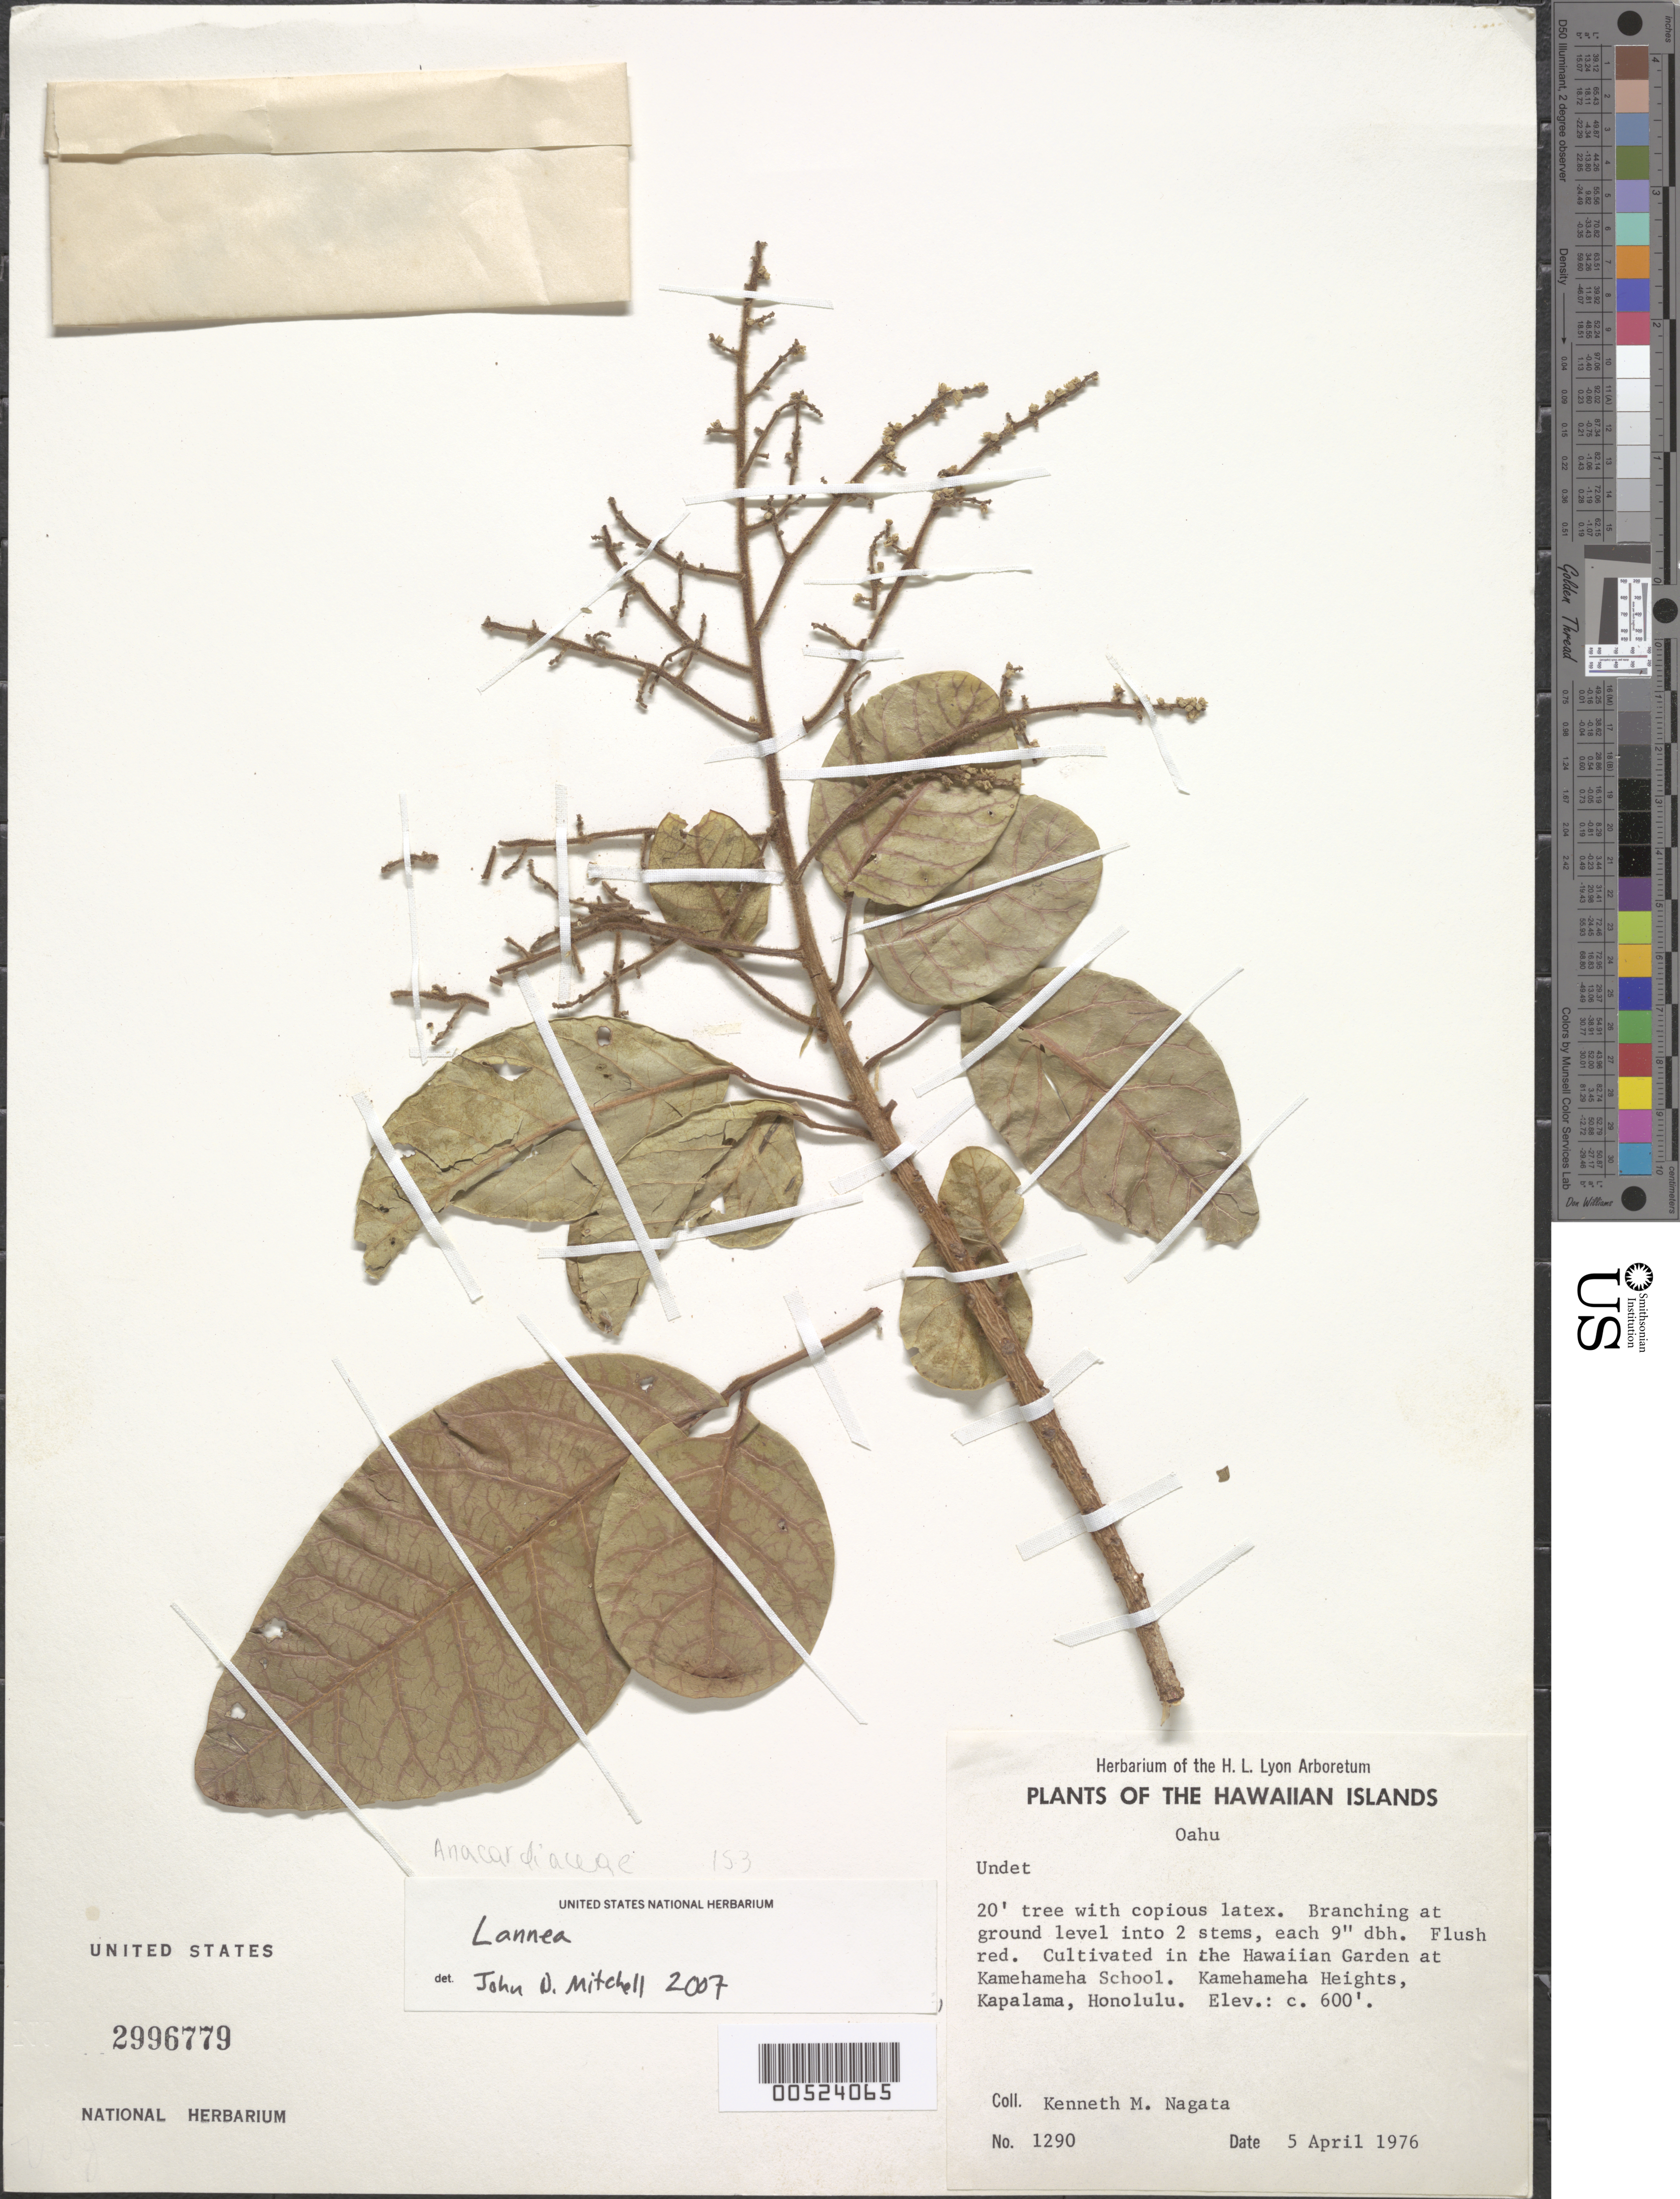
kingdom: Plantae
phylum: Tracheophyta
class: Magnoliopsida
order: Sapindales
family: Anacardiaceae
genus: Lannea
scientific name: Lannea sp.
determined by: Mitchell, John D.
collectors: K. Nagata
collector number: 1290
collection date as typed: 5 Apr 1976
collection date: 1976-04-05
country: United States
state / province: Hawaii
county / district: Honolulu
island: Oahu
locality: Hawaiian Garden at Kamehameha School, Kamehameha Heights, Kapalama, Honolulu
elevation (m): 183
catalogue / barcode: US 2996779